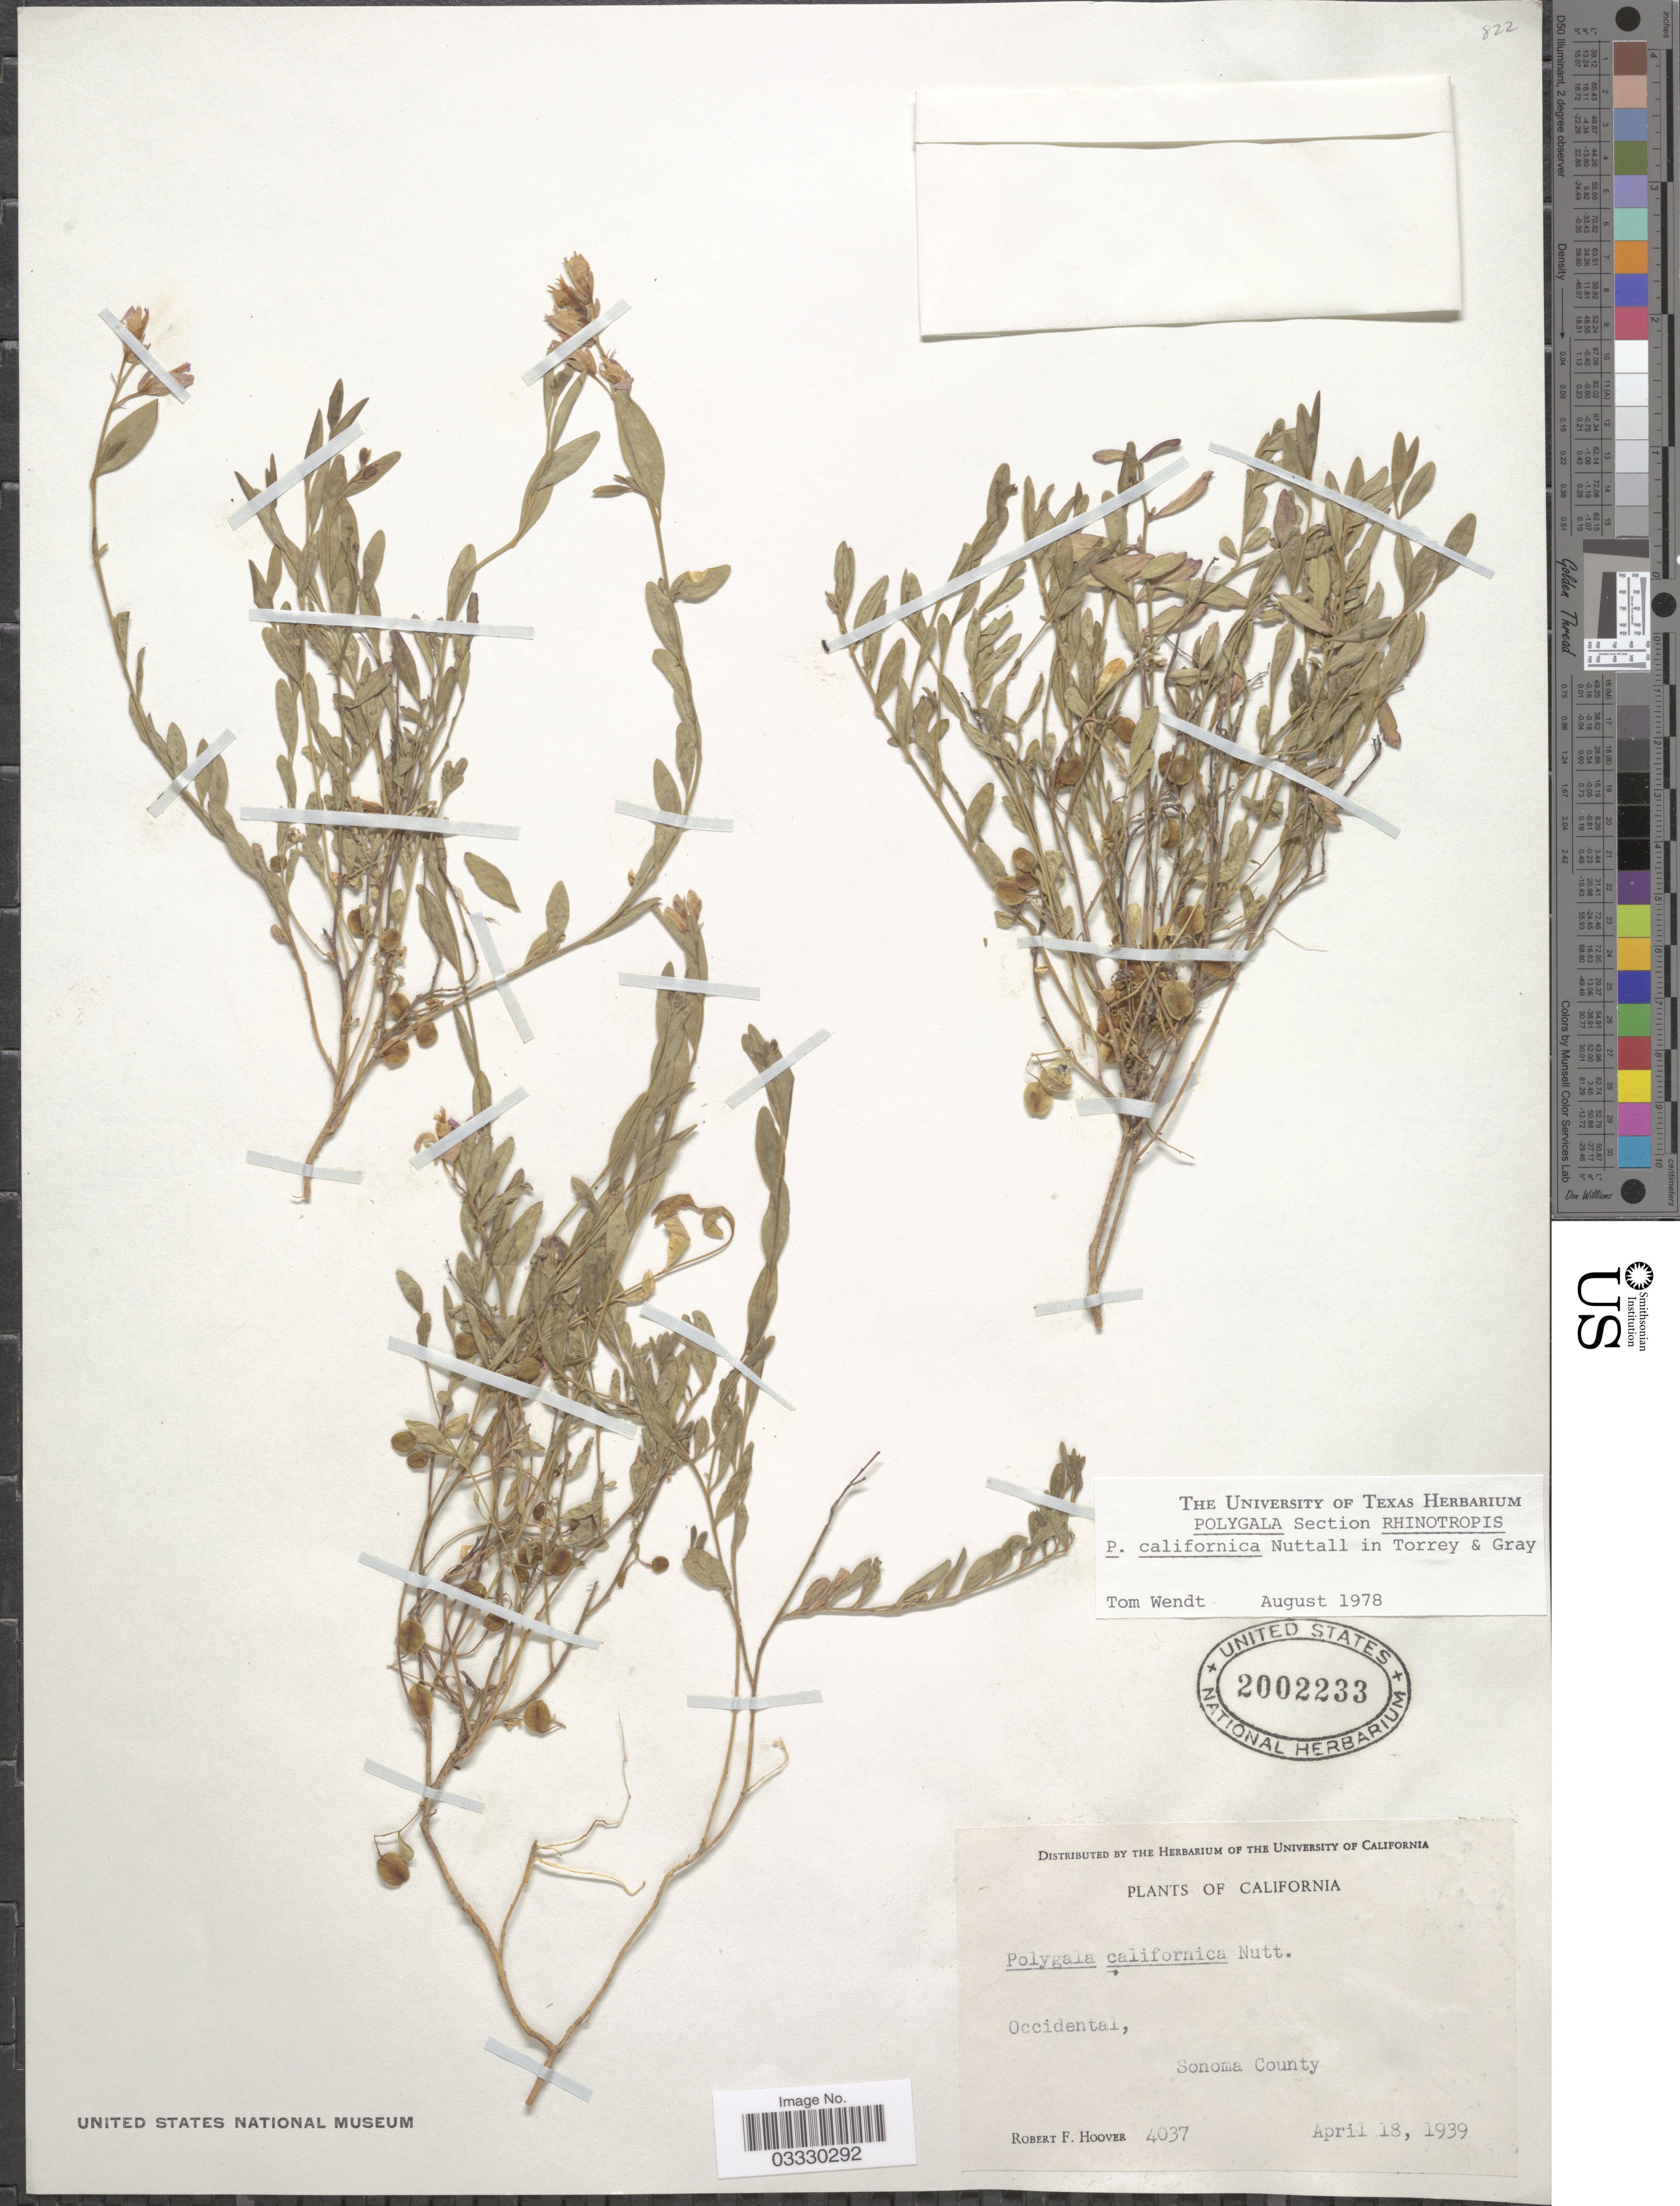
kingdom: Plantae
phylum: Tracheophyta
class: Magnoliopsida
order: Fabales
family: Polygalaceae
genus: Rhinotropis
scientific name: Rhinotropis californica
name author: (Nutt.) J.R. Abbott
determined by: Strong, Mark T., (BOT), Smithsonian Institution - National Museum of Natural History (UNITED STATES)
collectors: R. F. Hoover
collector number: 4037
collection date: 1939-04-18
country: United States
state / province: California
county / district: Sonoma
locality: Occidental, Sonoma County.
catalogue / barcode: US 2002233